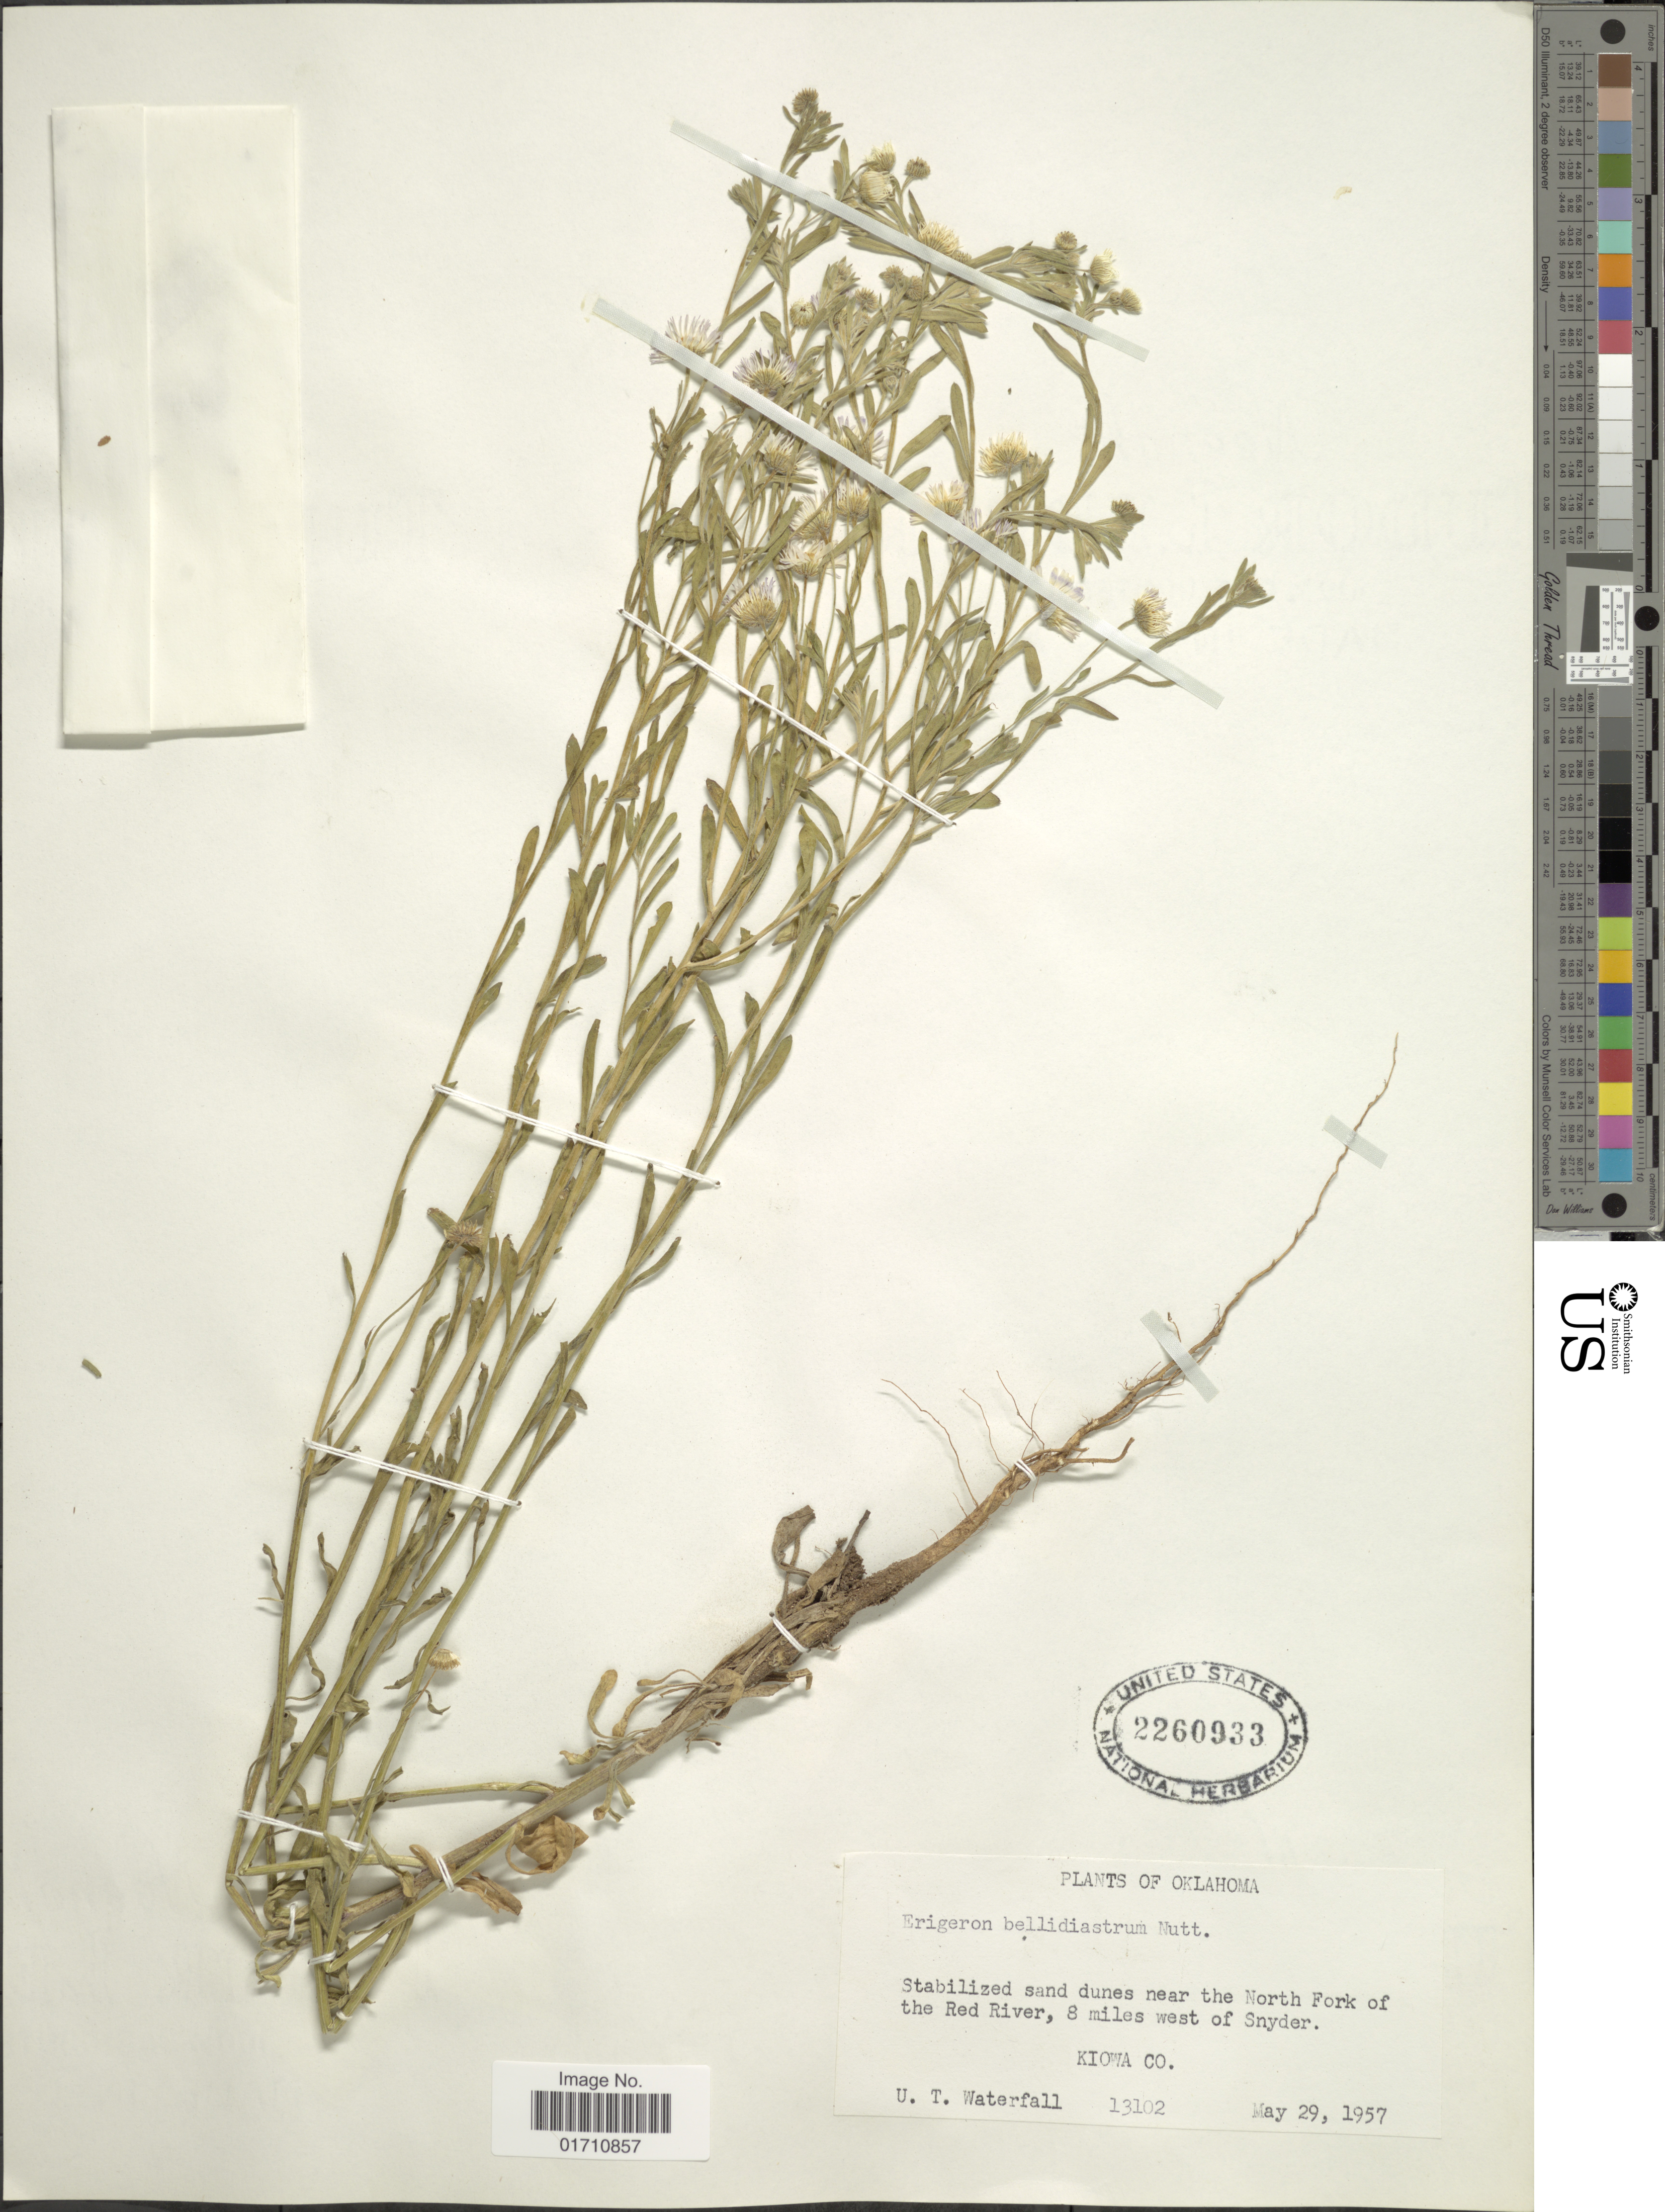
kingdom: Plantae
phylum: Tracheophyta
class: Magnoliopsida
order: Asterales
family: Asteraceae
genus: Erigeron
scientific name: Erigeron bellidiastrum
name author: Nutt.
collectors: U. T. Waterfall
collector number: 13102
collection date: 1957-05-29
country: United States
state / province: Oklahoma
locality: Stabilized and dunes near the North Fork of the Red River, 8 miles west of Snyder. Kiowa Co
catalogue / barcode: US 2260933